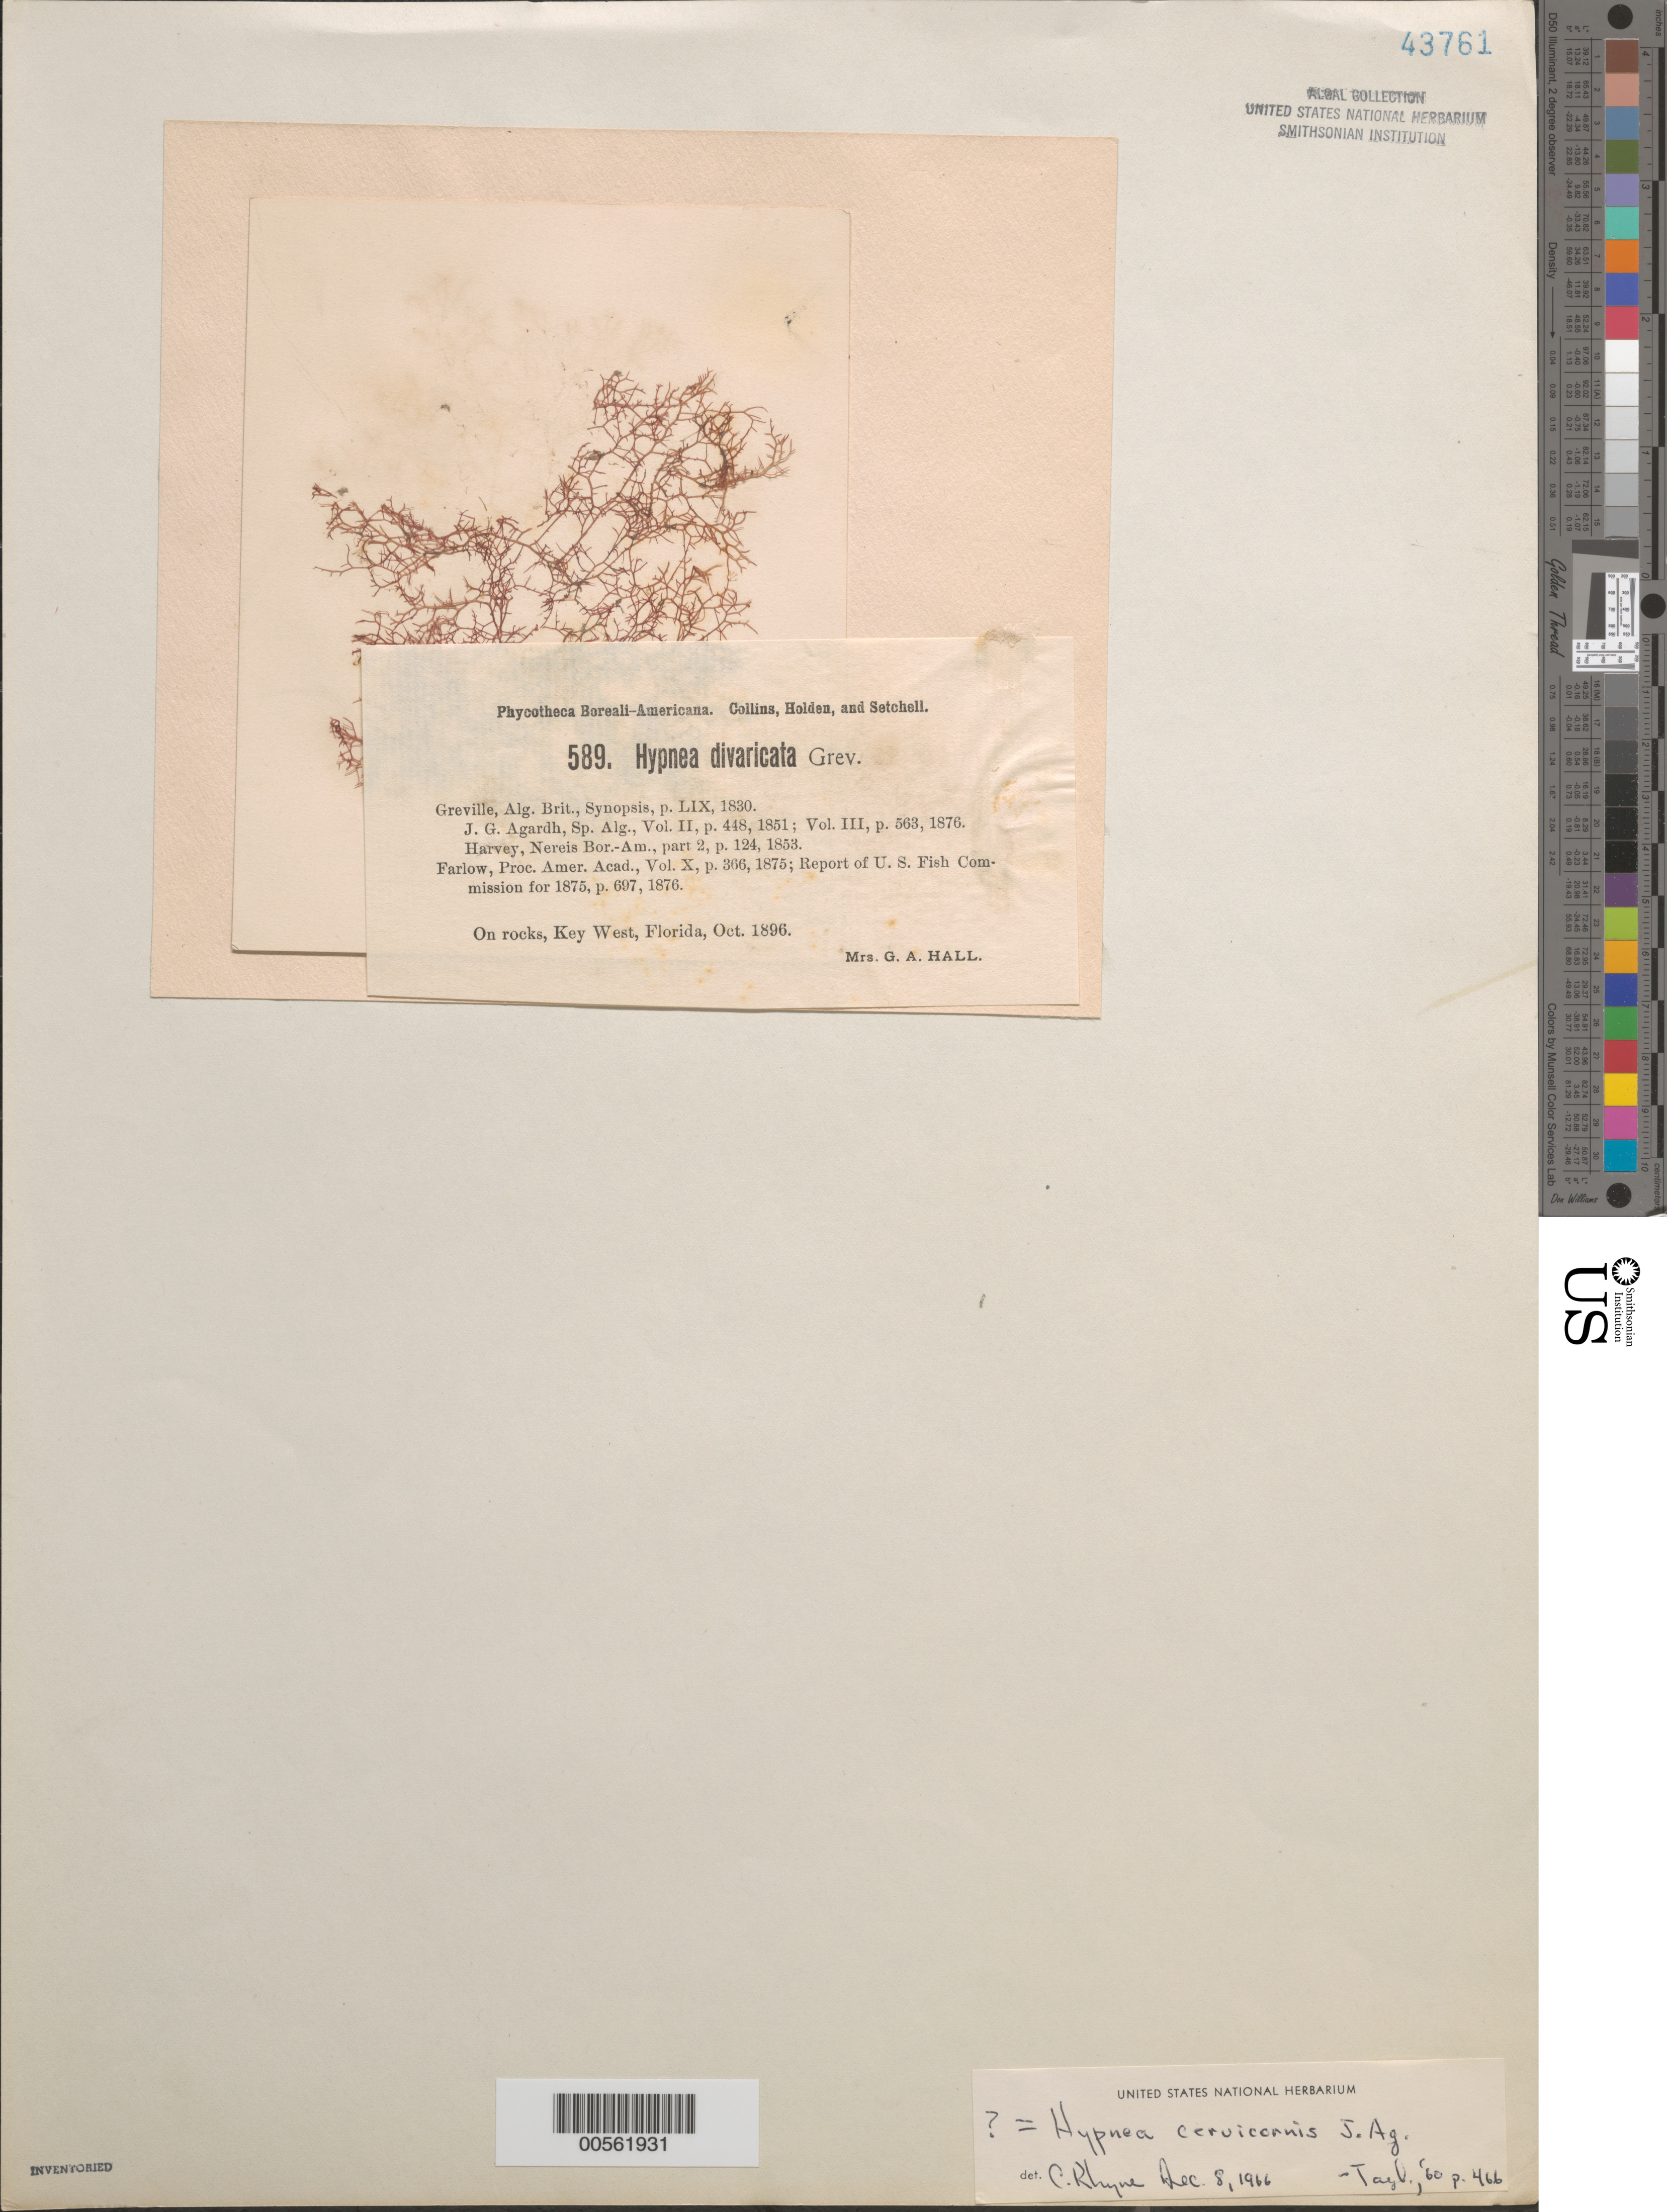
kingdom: Plantae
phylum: Rhodophyta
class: Florideophyceae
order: Gigartinales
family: Cystocloniaceae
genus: Hypnea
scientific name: Hypnea cervicornis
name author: J. Agardh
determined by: Rhyne, C. F.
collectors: Mrs. Hall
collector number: PB-A 589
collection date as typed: Oct 1896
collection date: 1896-10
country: United States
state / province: Florida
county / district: Monroe County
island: Key West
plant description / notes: Collins, Holden & Setchell, Phycotheca Boreali-Americana, as Hypnea divaricata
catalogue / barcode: US 43761